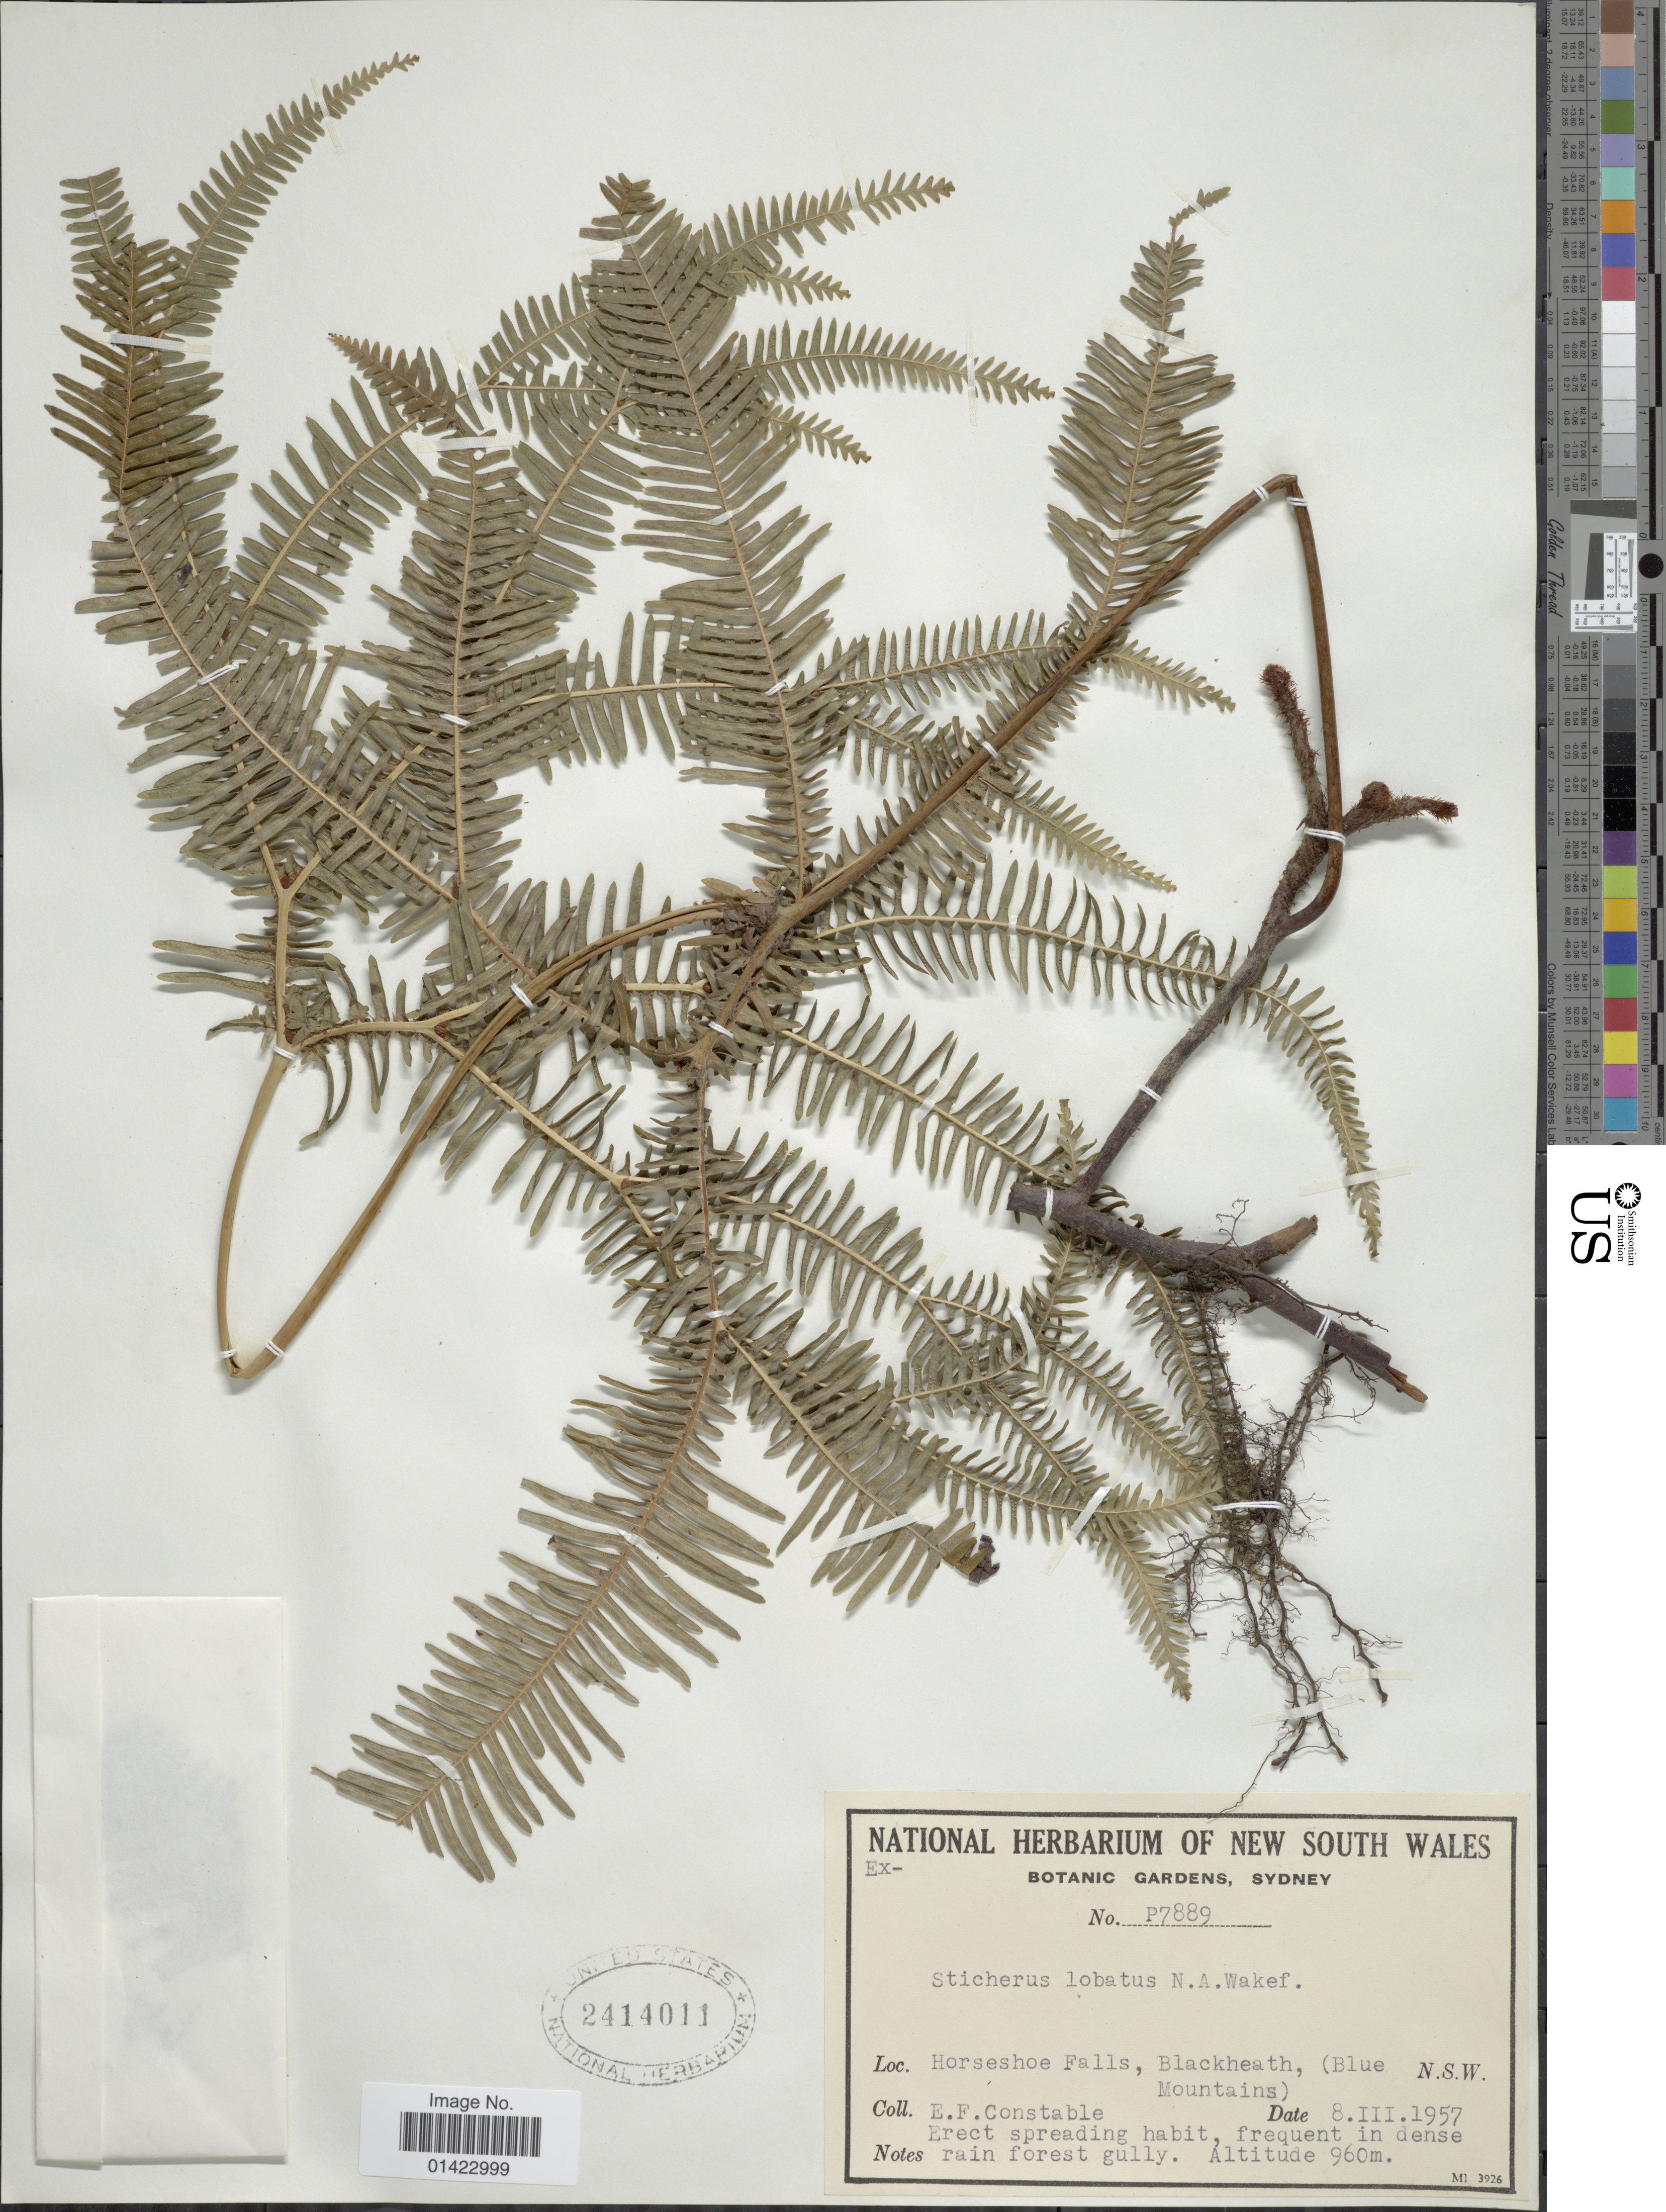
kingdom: Plantae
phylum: Tracheophyta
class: Polypodiopsida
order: Gleicheniales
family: Gleicheniaceae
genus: Sticherus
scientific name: Sticherus lobatus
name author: N.A. Wakef.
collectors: E. F. Constable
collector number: P7889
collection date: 1957-03-08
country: Australia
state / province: New South Wales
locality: Horseshoe Falls, Blackheath, (Blue Mountains), N.S.W.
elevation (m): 960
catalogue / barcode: US 2414011